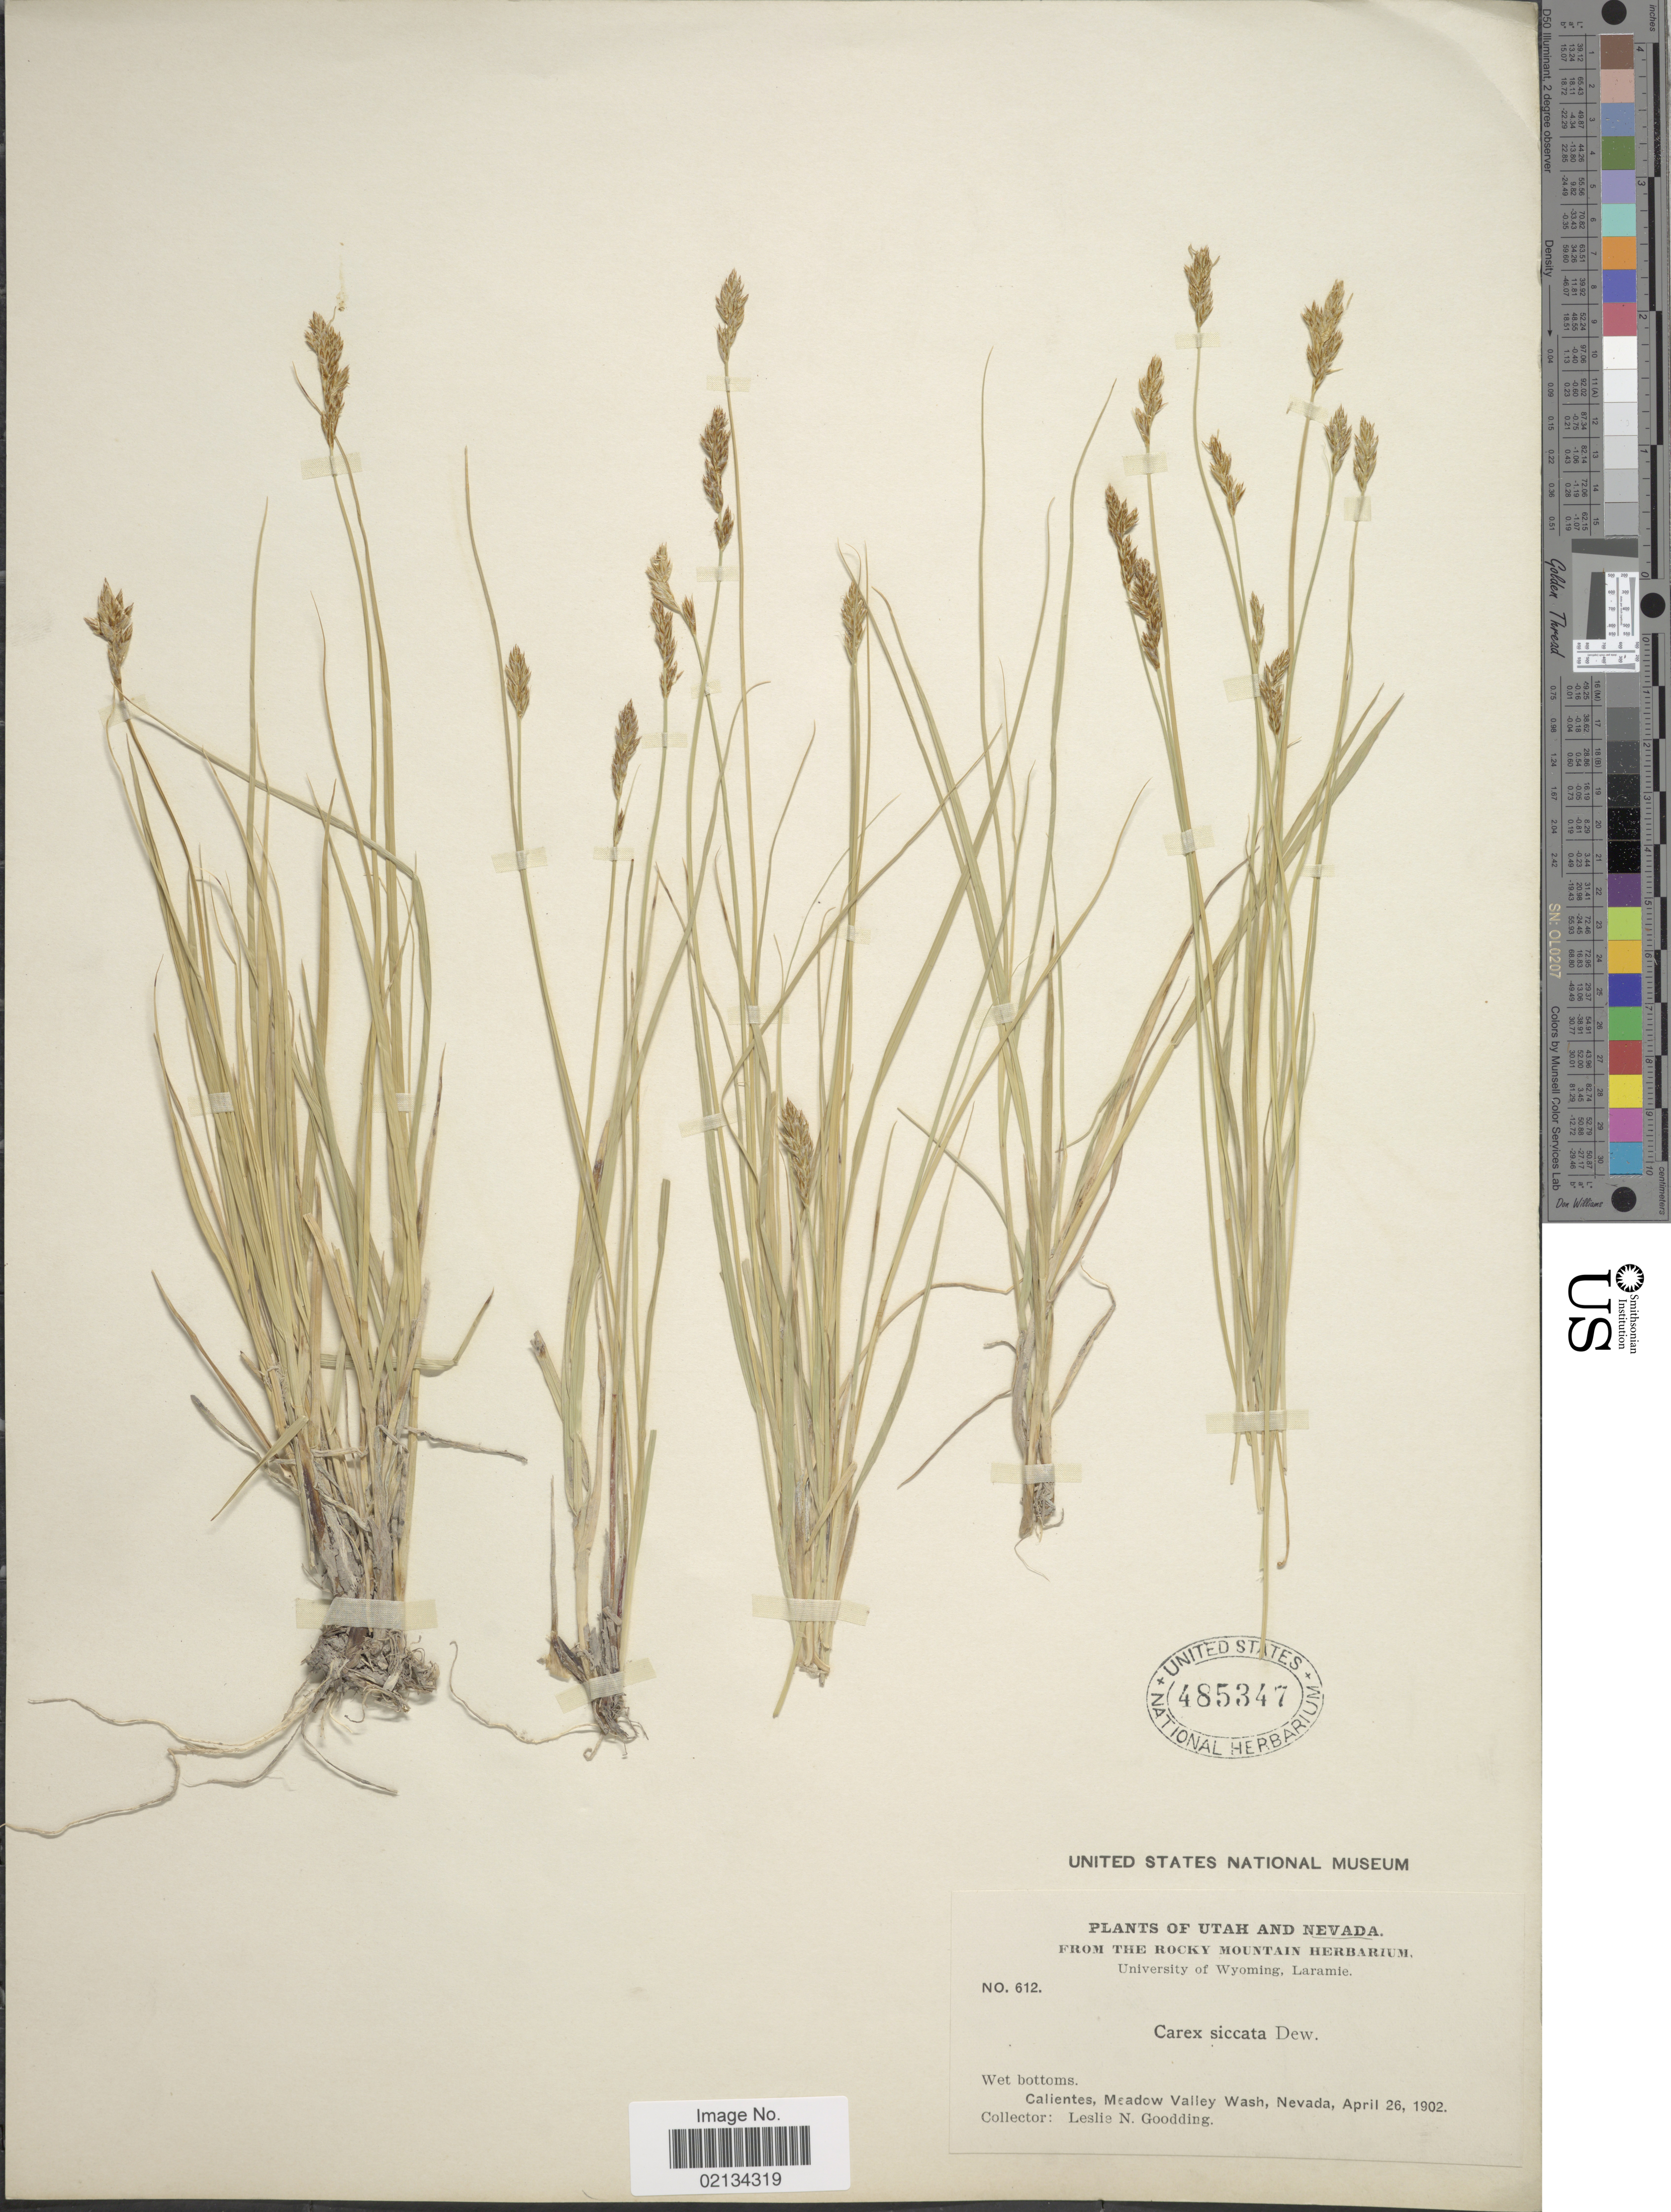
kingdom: Plantae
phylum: Tracheophyta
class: Liliopsida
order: Poales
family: Cyperaceae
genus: Carex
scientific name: Carex siccata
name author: Dewey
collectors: L. N. Goodding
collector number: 612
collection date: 1902-04-26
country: United States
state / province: Nevada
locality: Wet bottoms, Calientes, Meadow Valley Wash.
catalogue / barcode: US 485347